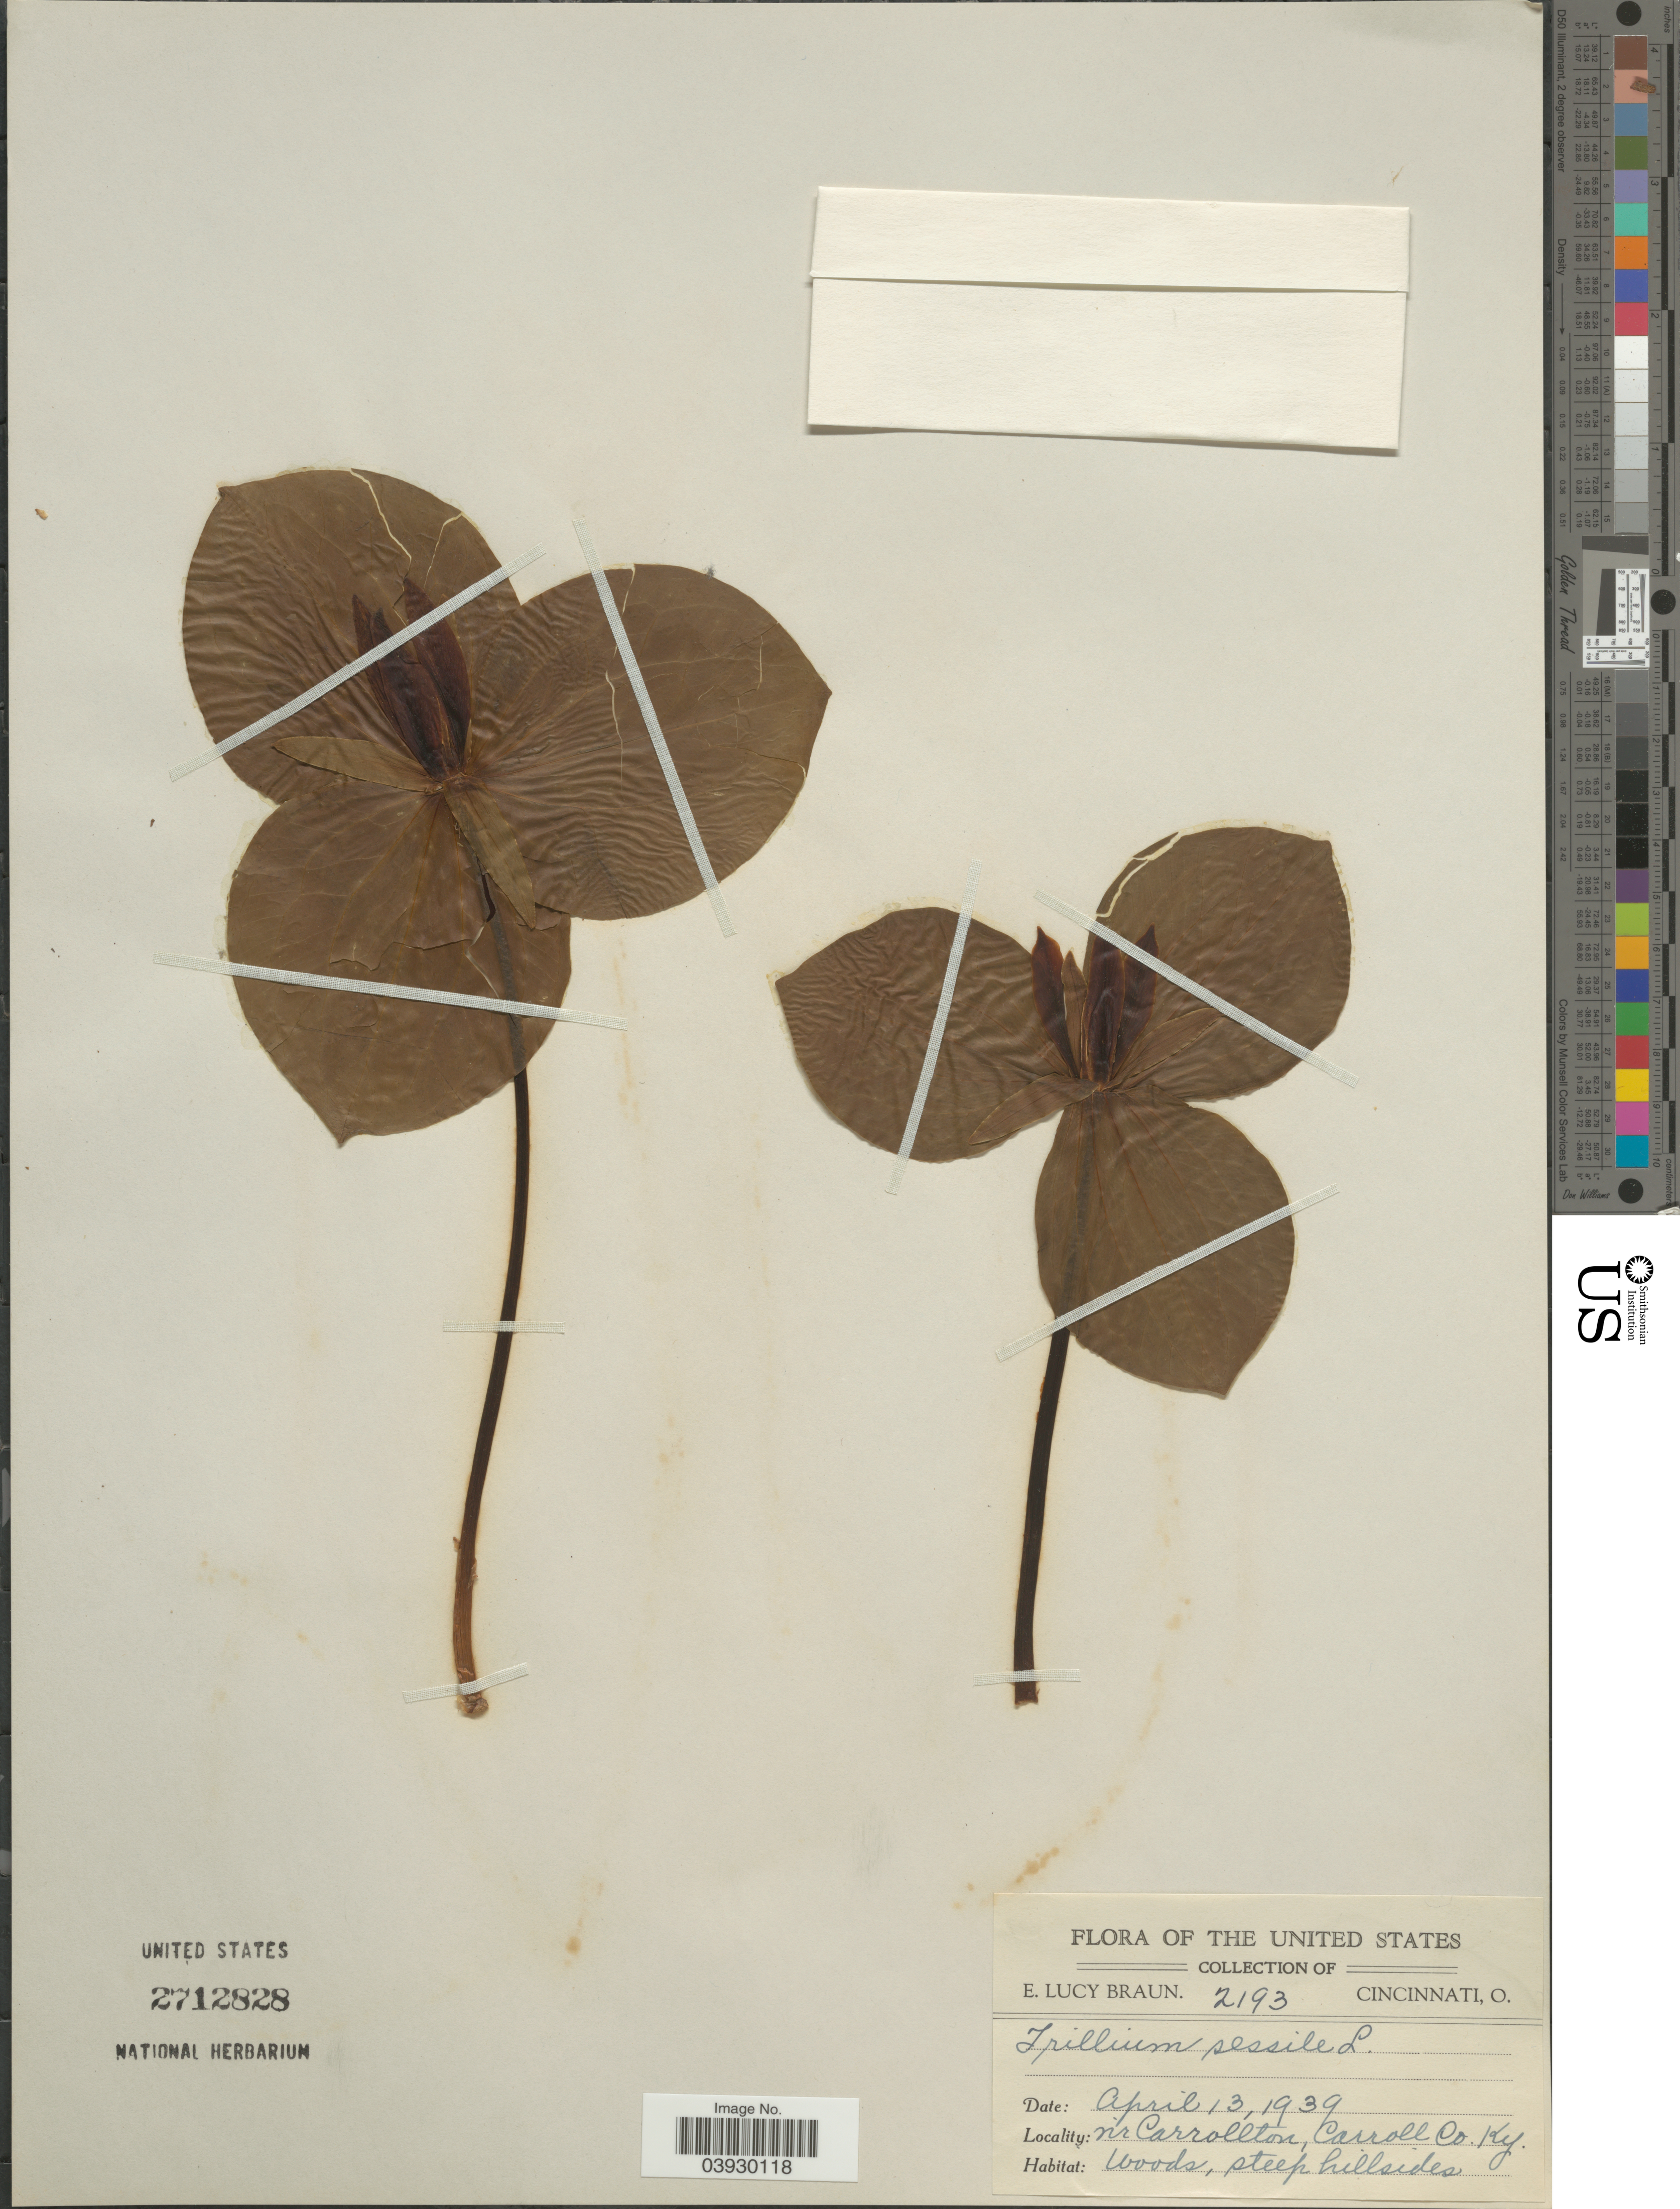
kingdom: Plantae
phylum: Tracheophyta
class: Liliopsida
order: Liliales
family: Melanthiaceae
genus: Trillium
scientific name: Trillium sessile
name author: L.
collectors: E. L. Braun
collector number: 2193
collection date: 1939-04-13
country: United States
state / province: Kentucky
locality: N'r Carrollton, Carroll Co.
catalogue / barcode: US 2712828